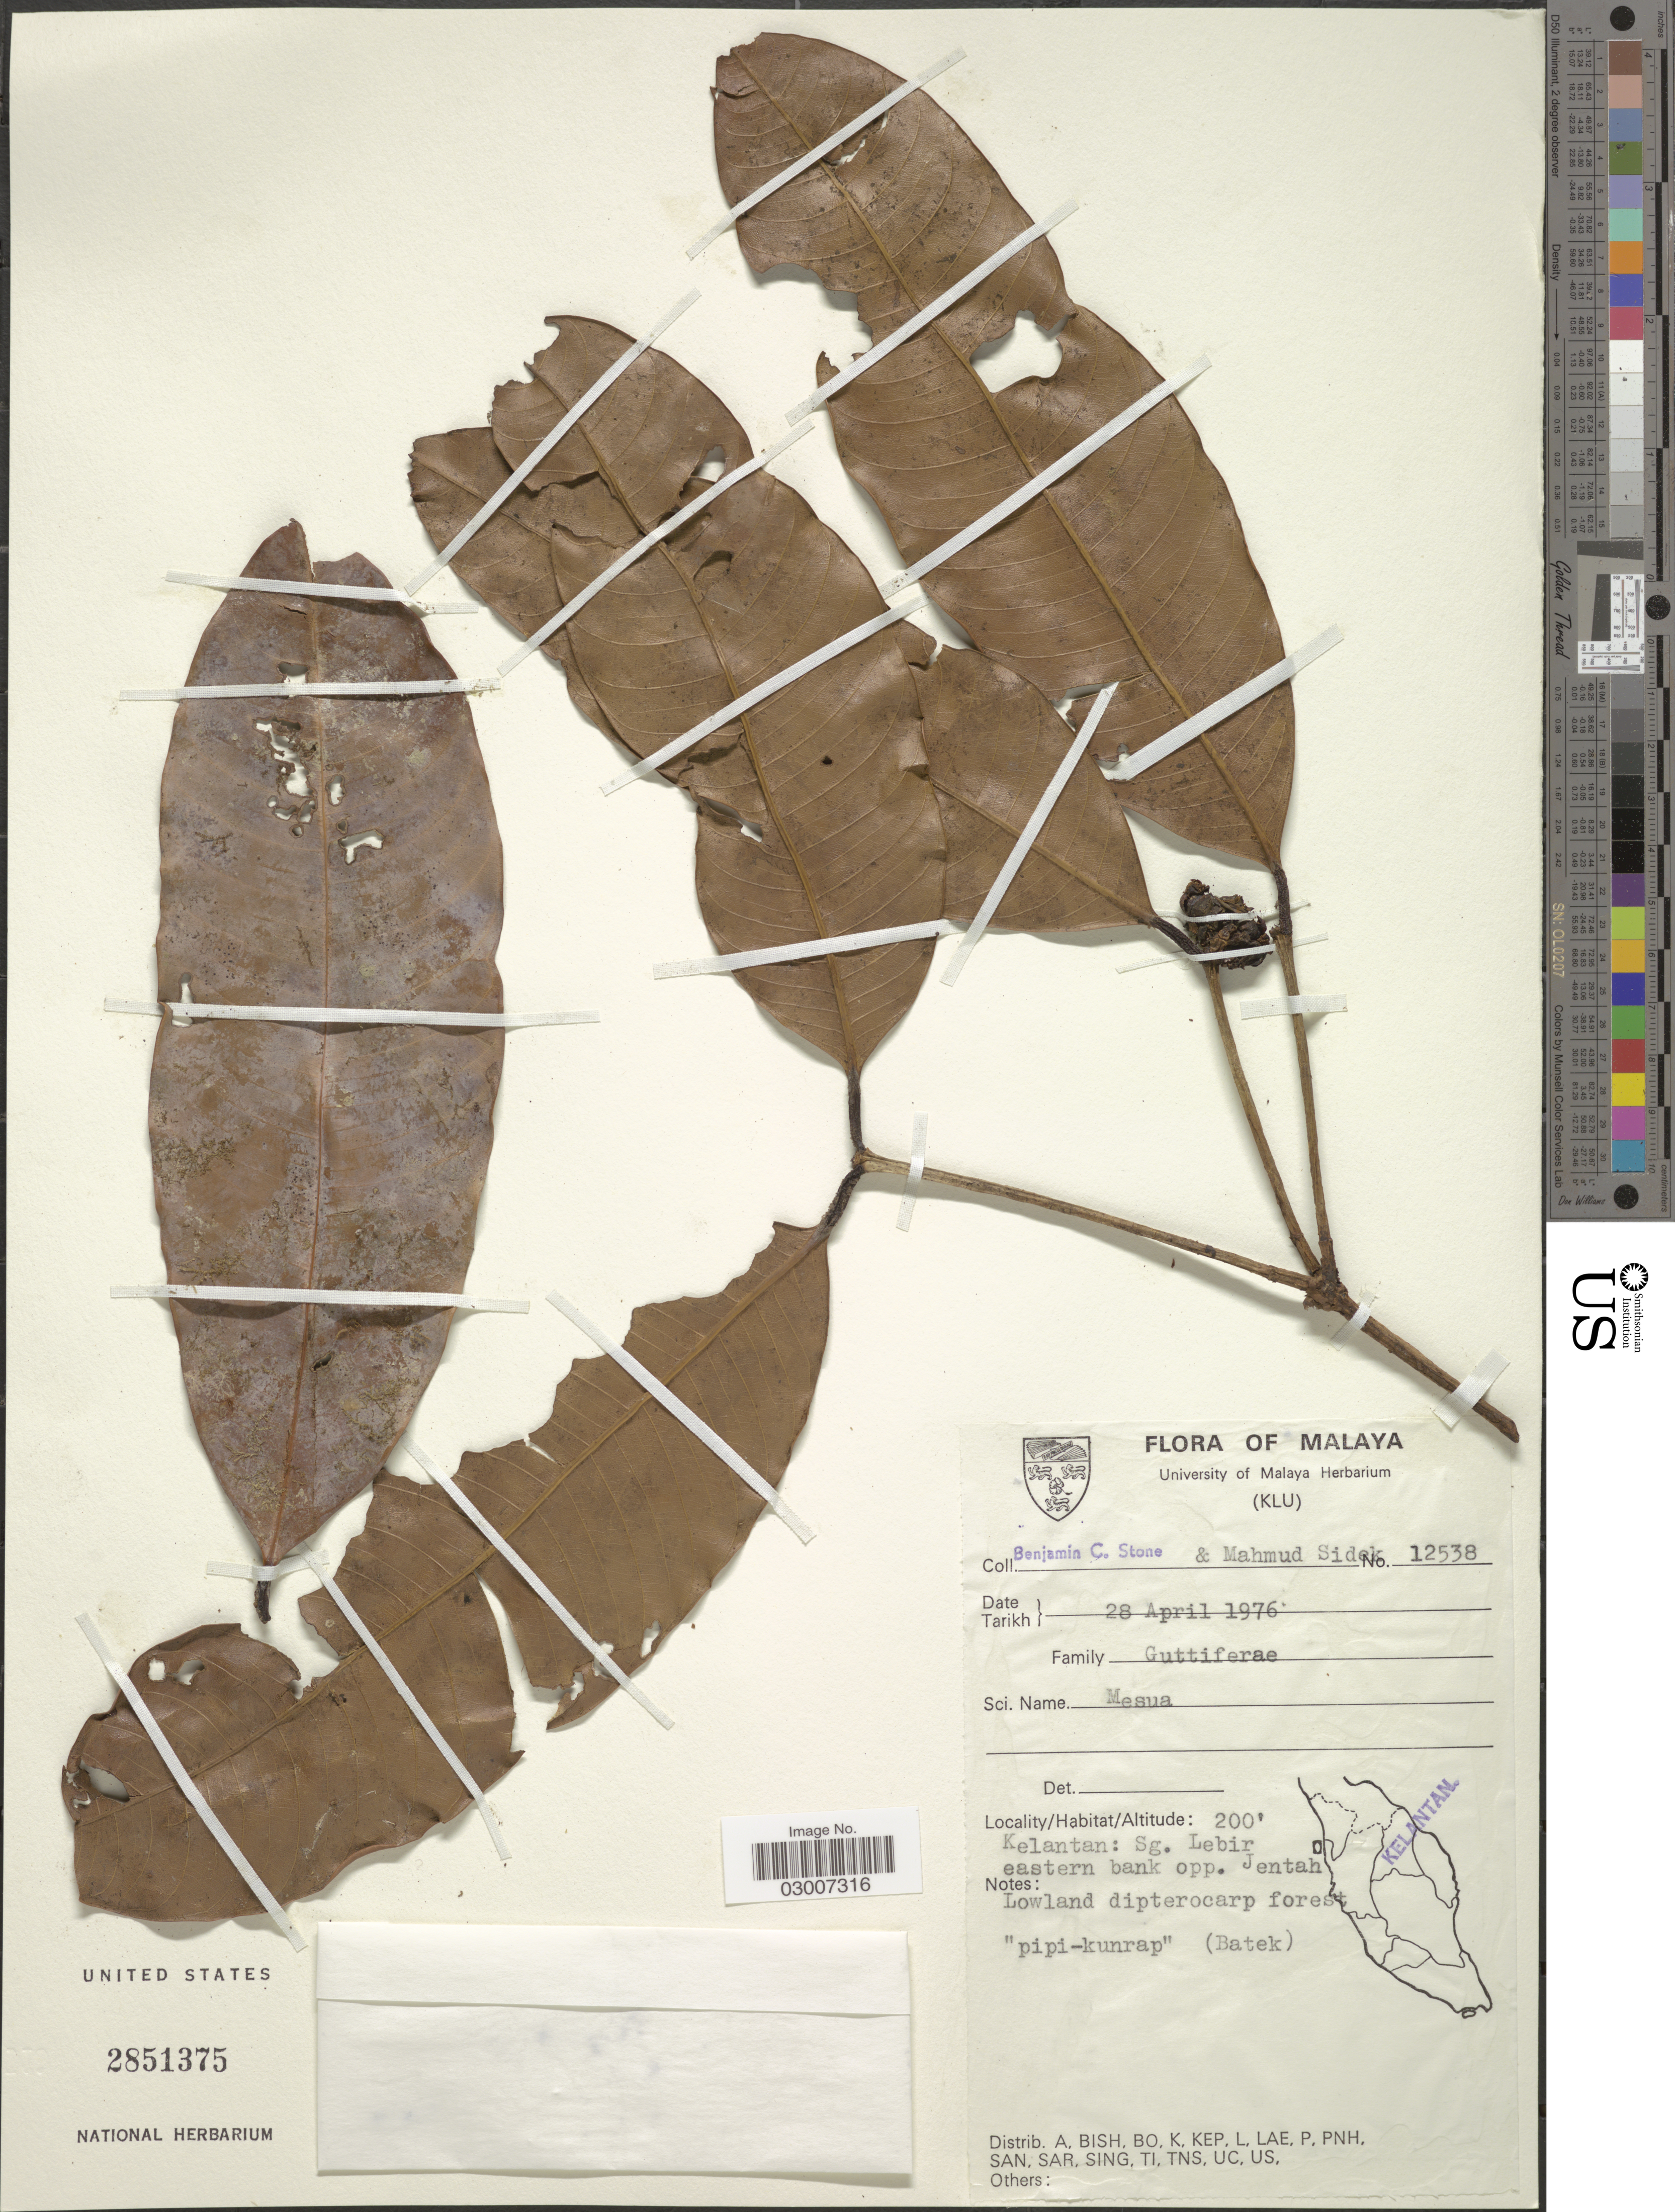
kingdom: Plantae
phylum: Tracheophyta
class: Magnoliopsida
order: Malpighiales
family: Calophyllaceae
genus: Mesua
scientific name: Mesua sp.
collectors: B. C. Stone & M. Sidek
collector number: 12538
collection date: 1976-04-28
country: Malaysia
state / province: Kelantan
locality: Malaya. Kelantan: Sg. Lebir eastern bank opp. Jentah.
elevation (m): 61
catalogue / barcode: US 2851375